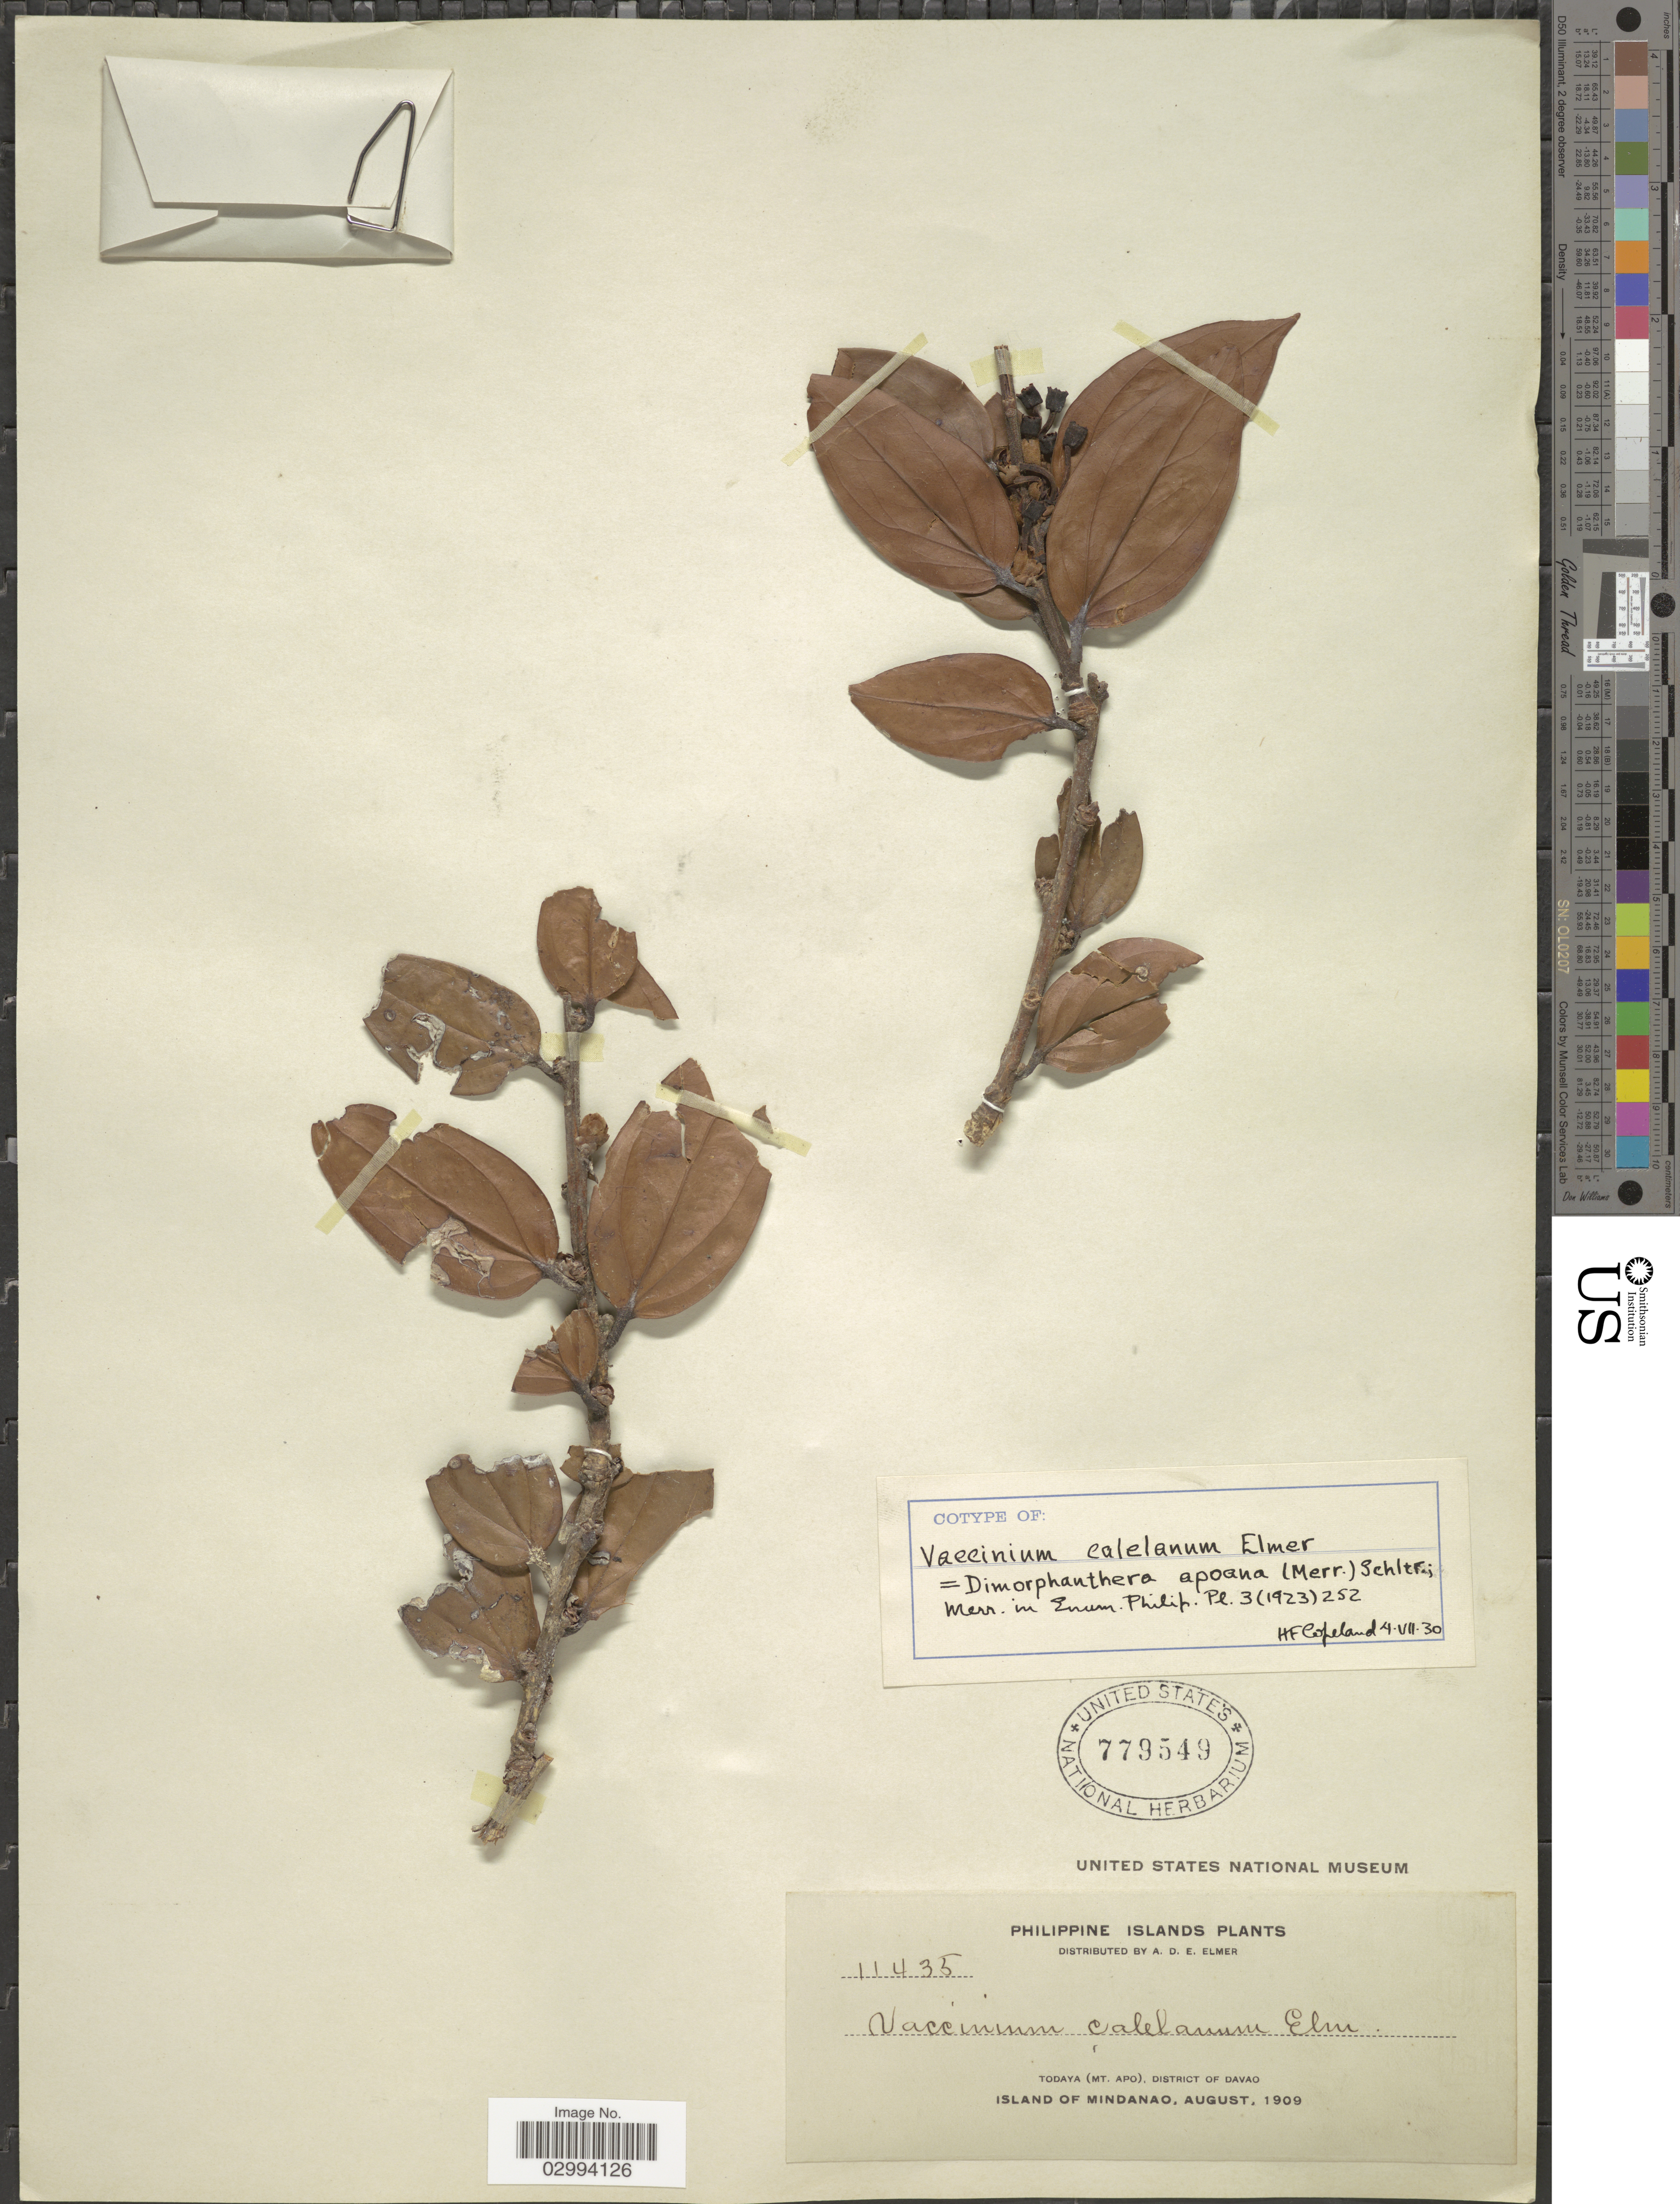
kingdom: Plantae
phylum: Tracheophyta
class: Magnoliopsida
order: Ericales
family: Ericaceae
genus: Dimorphanthera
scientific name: Dimorphanthera apoana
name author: (Merr.) Schltr.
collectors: A. D. E. Elmer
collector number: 11435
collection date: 1909-08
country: Philippines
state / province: Davao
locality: Philippine Islands, Todaya (Mt. Apo), District of Davao, Island of Mindanao.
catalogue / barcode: US 779549